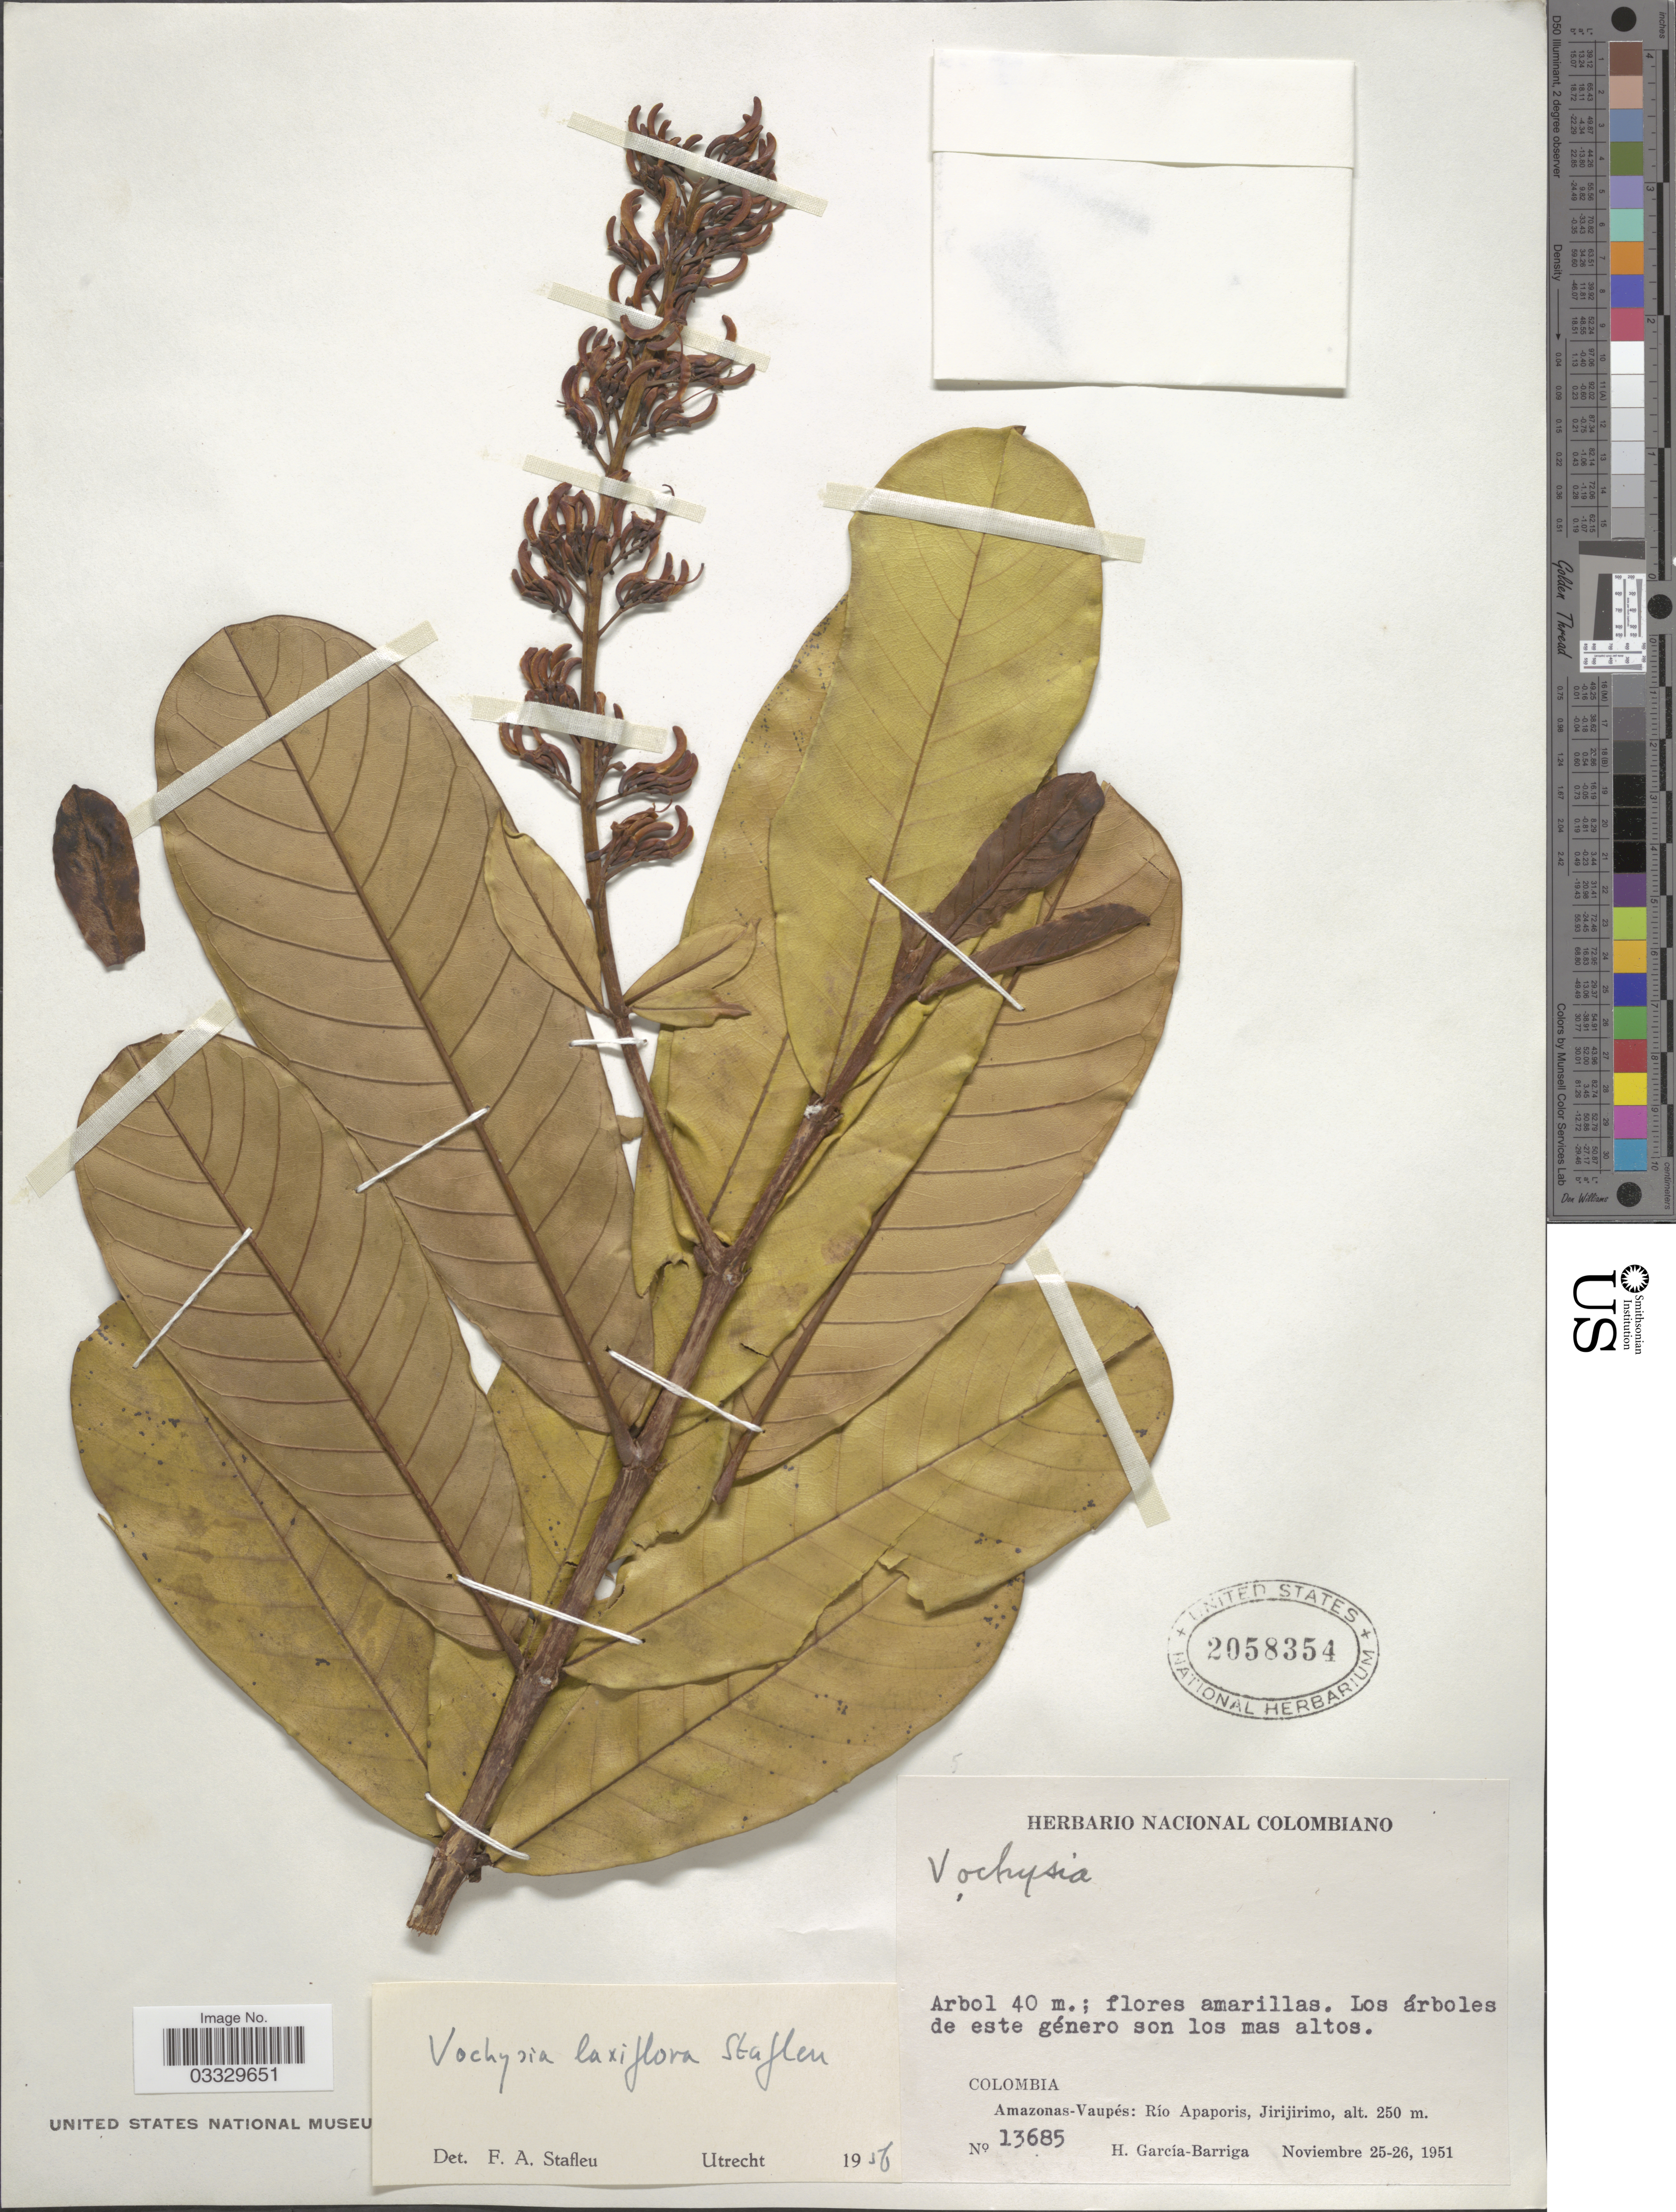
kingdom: Plantae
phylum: Tracheophyta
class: Magnoliopsida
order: Myrtales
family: Vochysiaceae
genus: Vochysia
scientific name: Vochysia laxiflora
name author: Stafleu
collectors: H. García Barriga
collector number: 13685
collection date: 1951-11-25/1951-11-26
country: Colombia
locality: Amazonas-Vaupés. Río Apaporis, Jirijirimo.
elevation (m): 250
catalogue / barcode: US 2058354